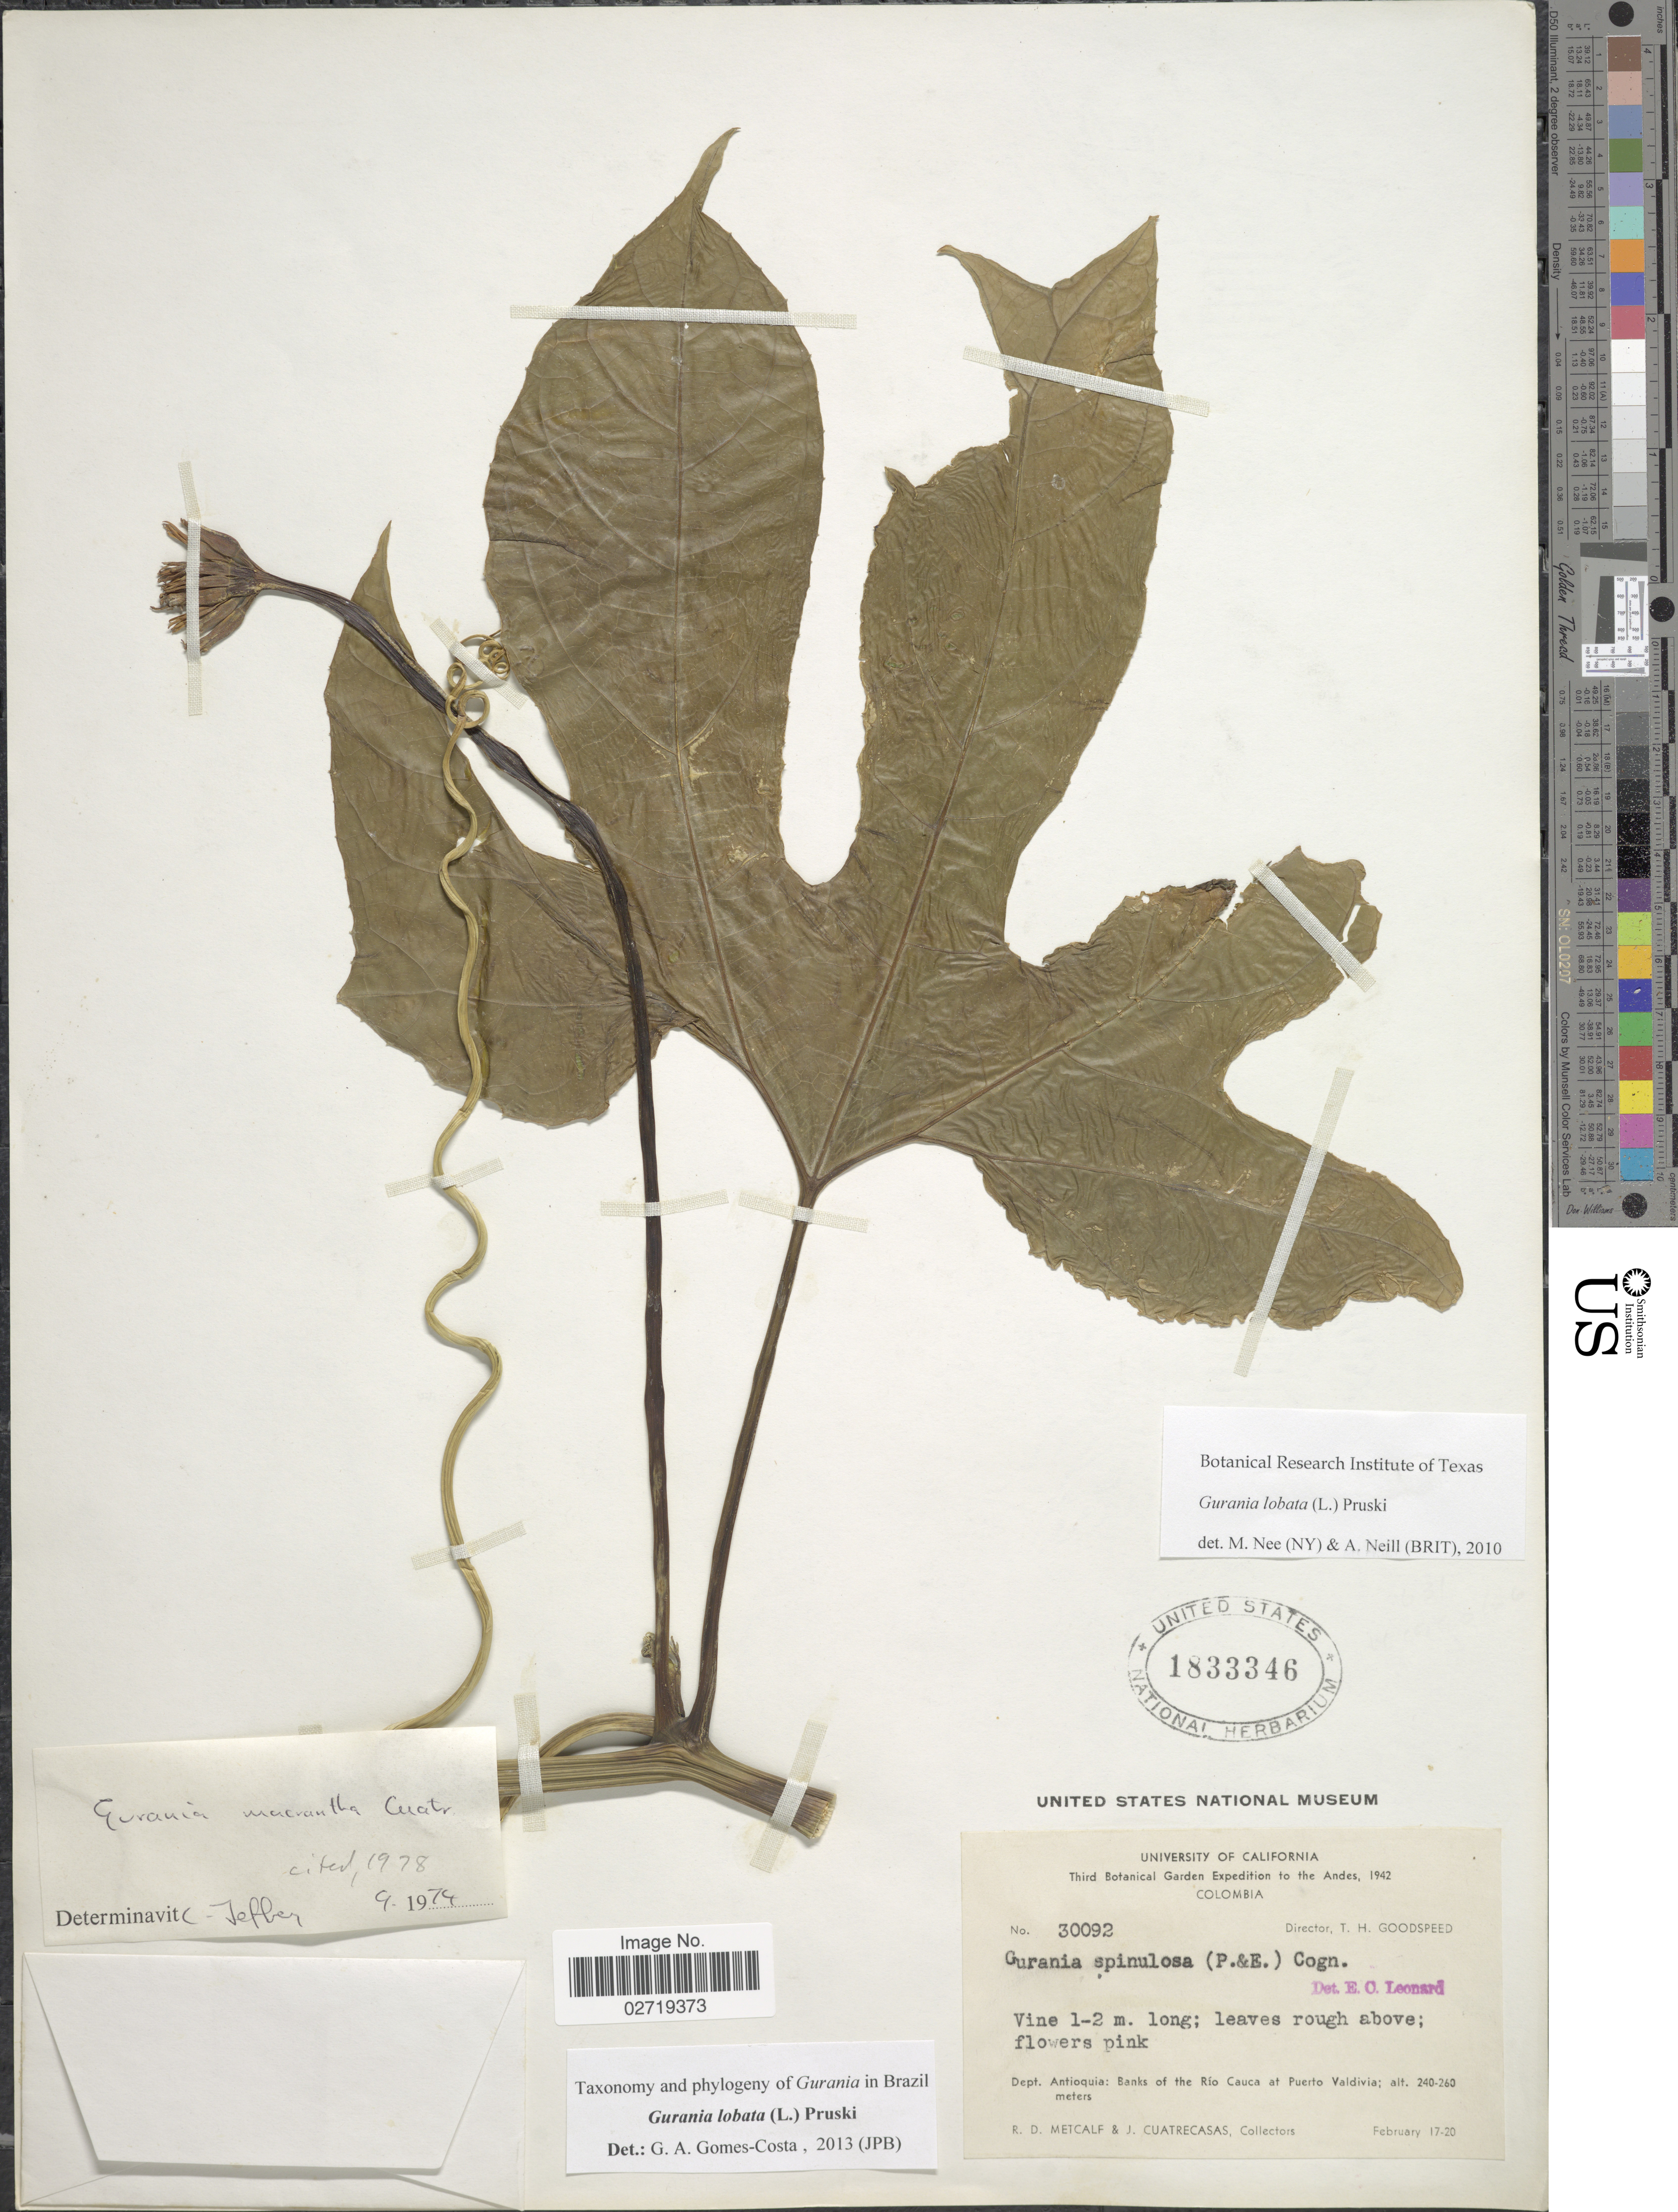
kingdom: Plantae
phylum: Tracheophyta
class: Magnoliopsida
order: Cucurbitales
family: Cucurbitaceae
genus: Gurania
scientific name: Gurania lobata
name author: (L.) Pruski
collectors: R. D. Metcalf & J. Cuatrecasas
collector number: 30092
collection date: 1942-02-17/1942-02-20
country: Colombia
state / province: Antioquia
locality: The Andes, Dept. Antioquia: Banks of the Río Cauca at Puerto Valdivia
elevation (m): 240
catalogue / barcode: US 1833346